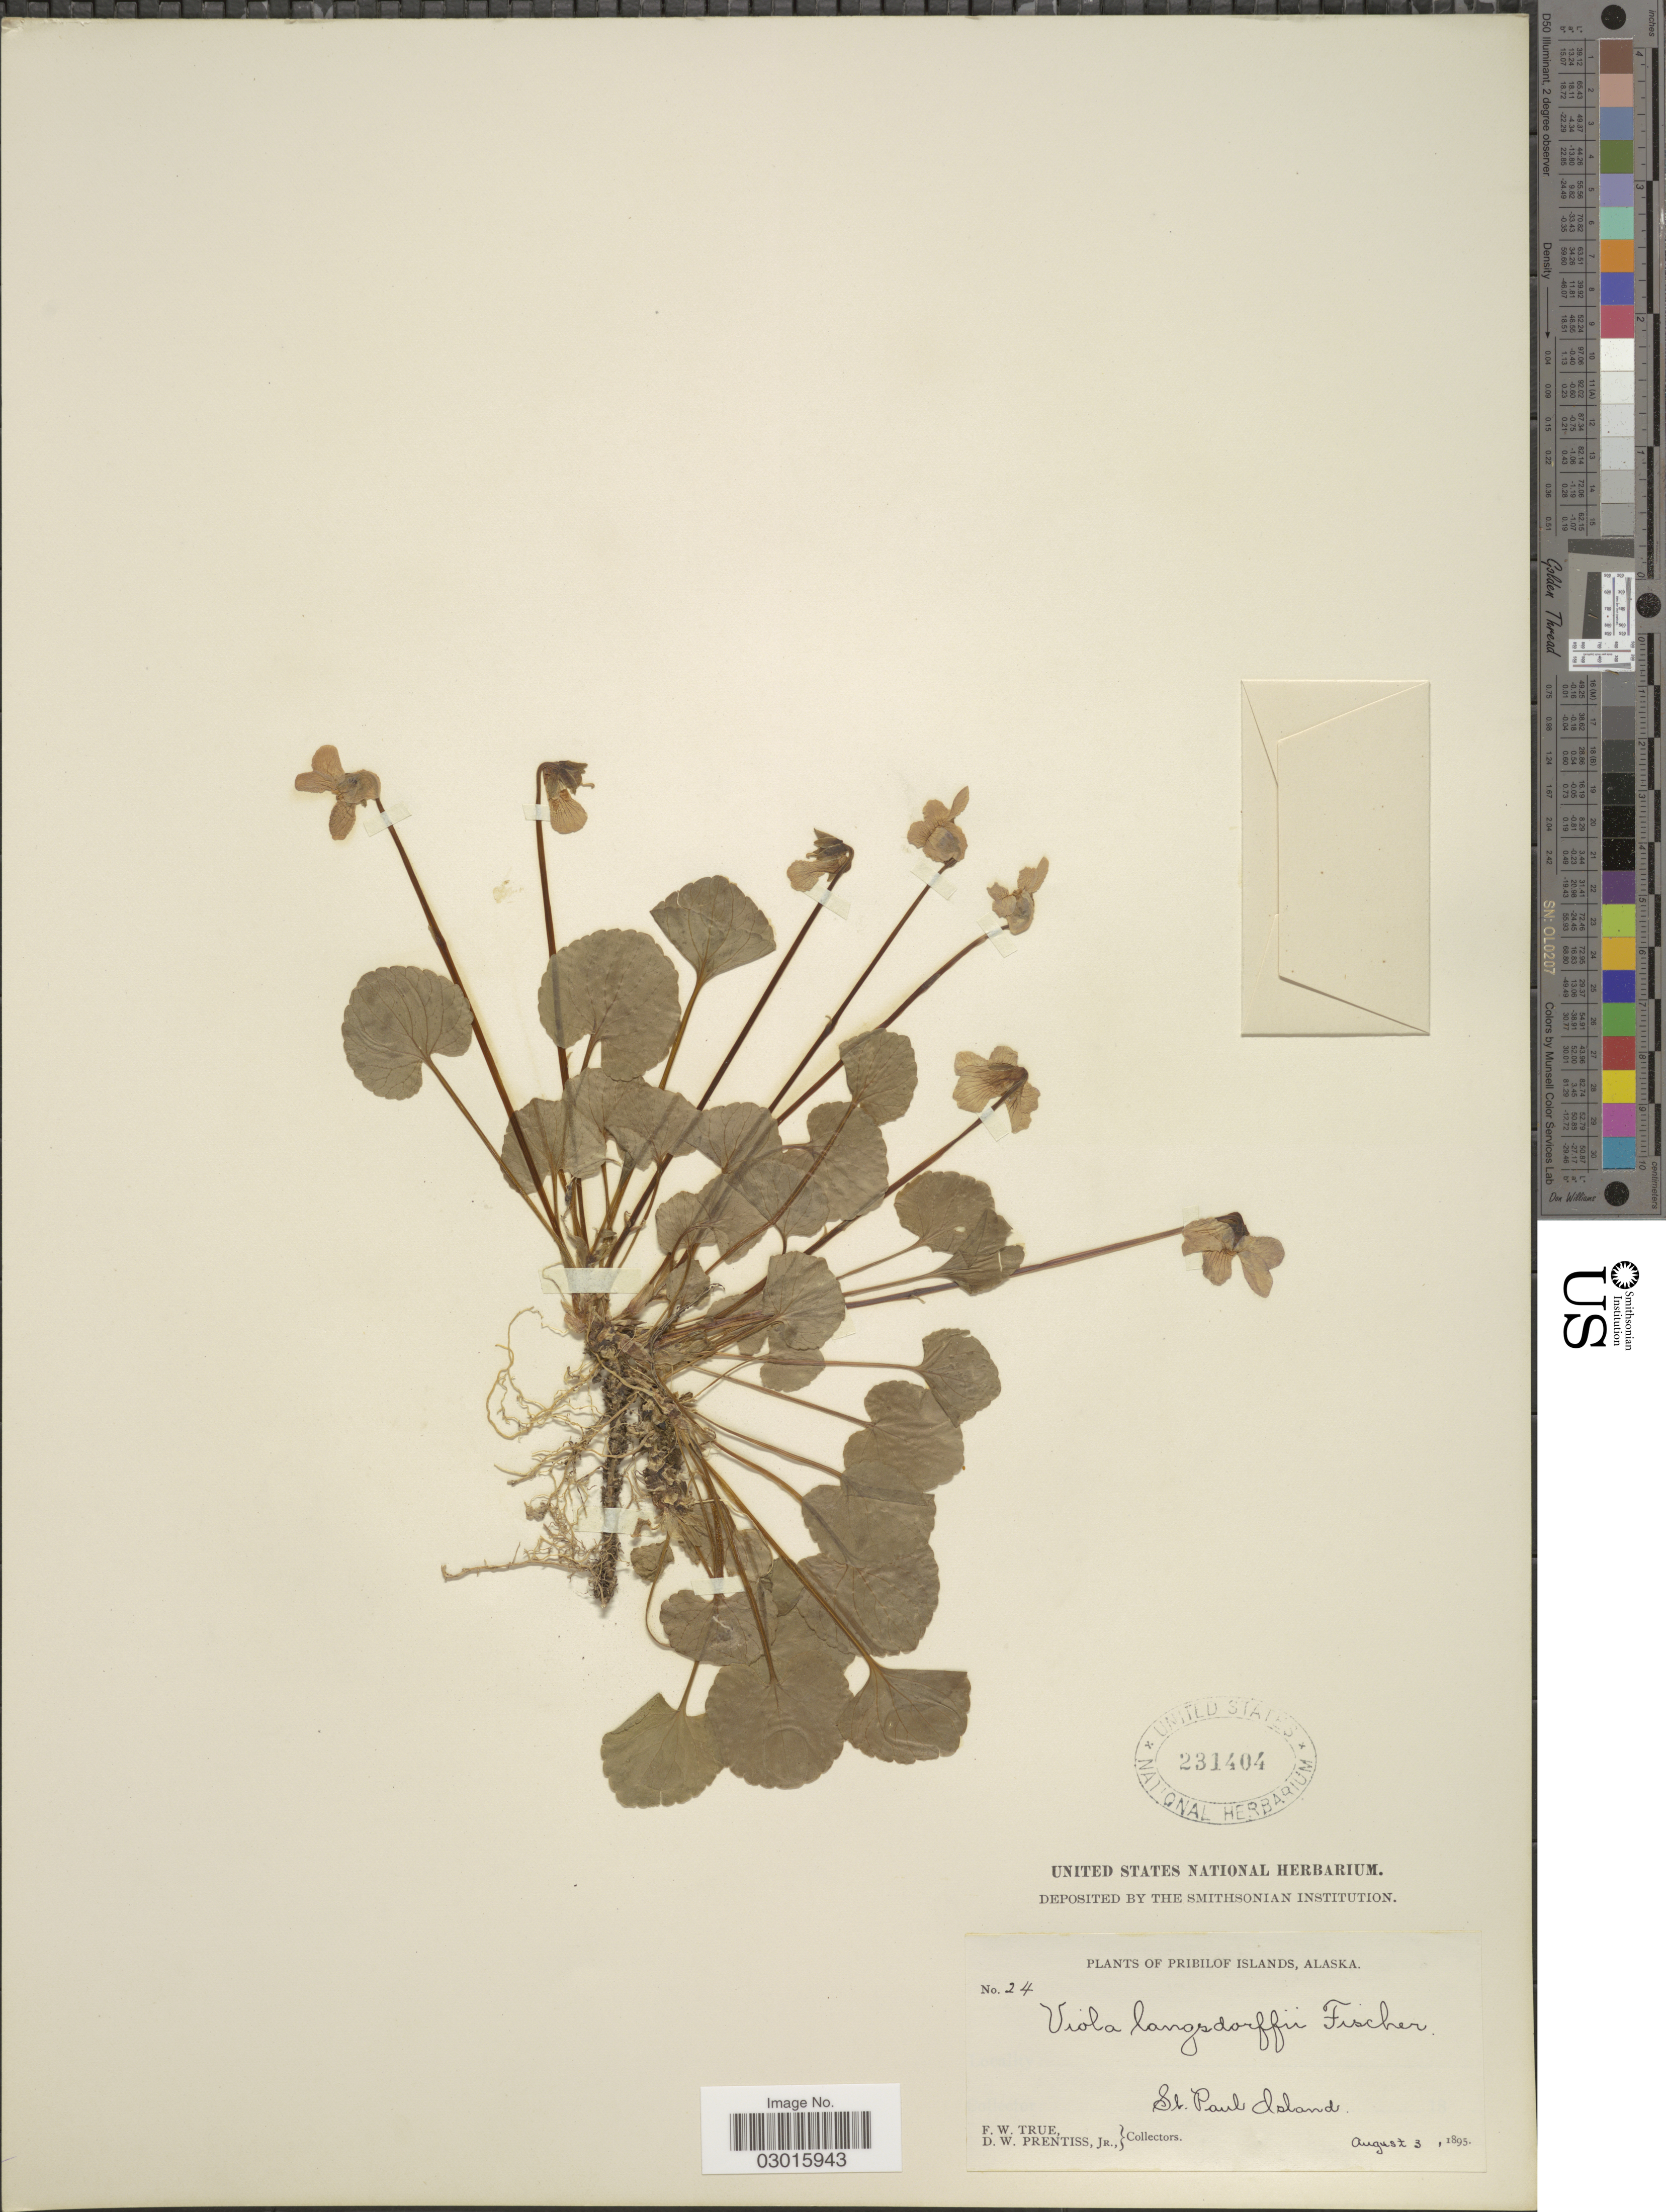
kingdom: Plantae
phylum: Tracheophyta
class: Magnoliopsida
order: Malpighiales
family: Violaceae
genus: Viola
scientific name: Viola langsdorffii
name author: Fisch. ex Ging.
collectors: F. True & D. Prentiss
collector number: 24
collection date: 1895-08-03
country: United States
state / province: Alaska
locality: Pribilof Islands, St. Paul Island.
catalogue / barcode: US 231404